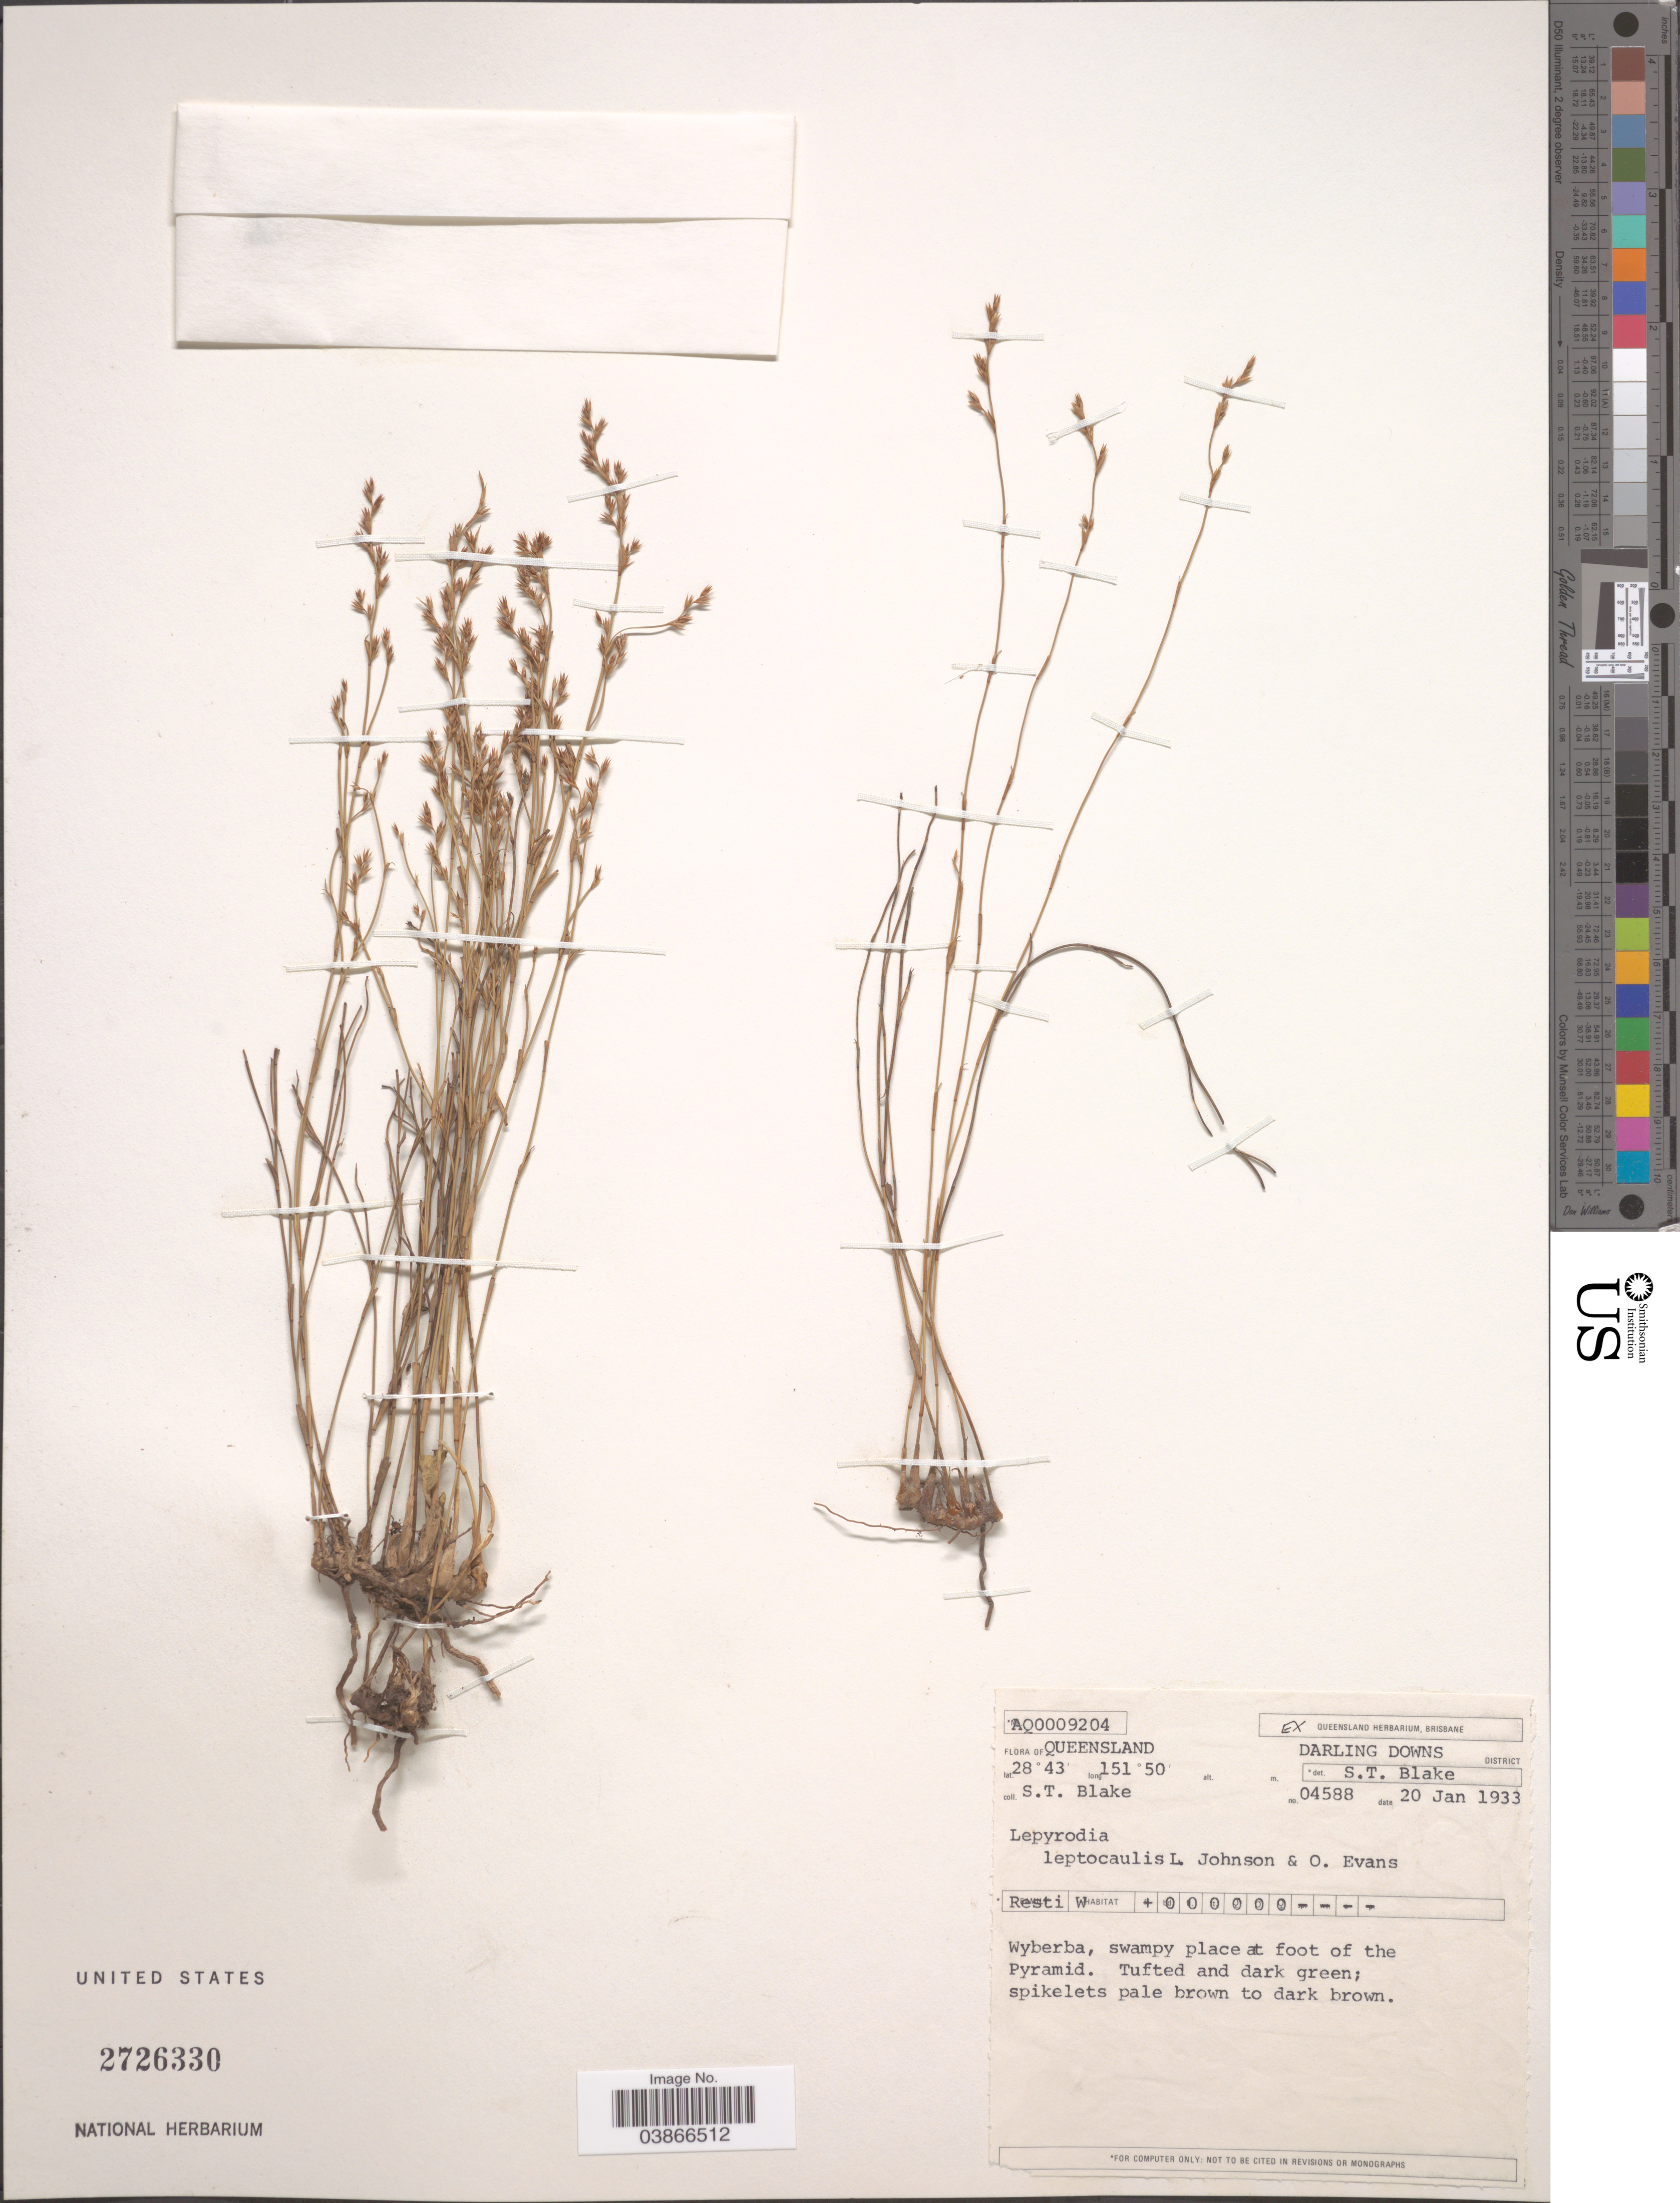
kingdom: Plantae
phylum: Tracheophyta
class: Liliopsida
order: Poales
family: Restionaceae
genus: Lepyrodia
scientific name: Lepyrodia leptocaulis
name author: L.A.S. Johnson & O.D. Evans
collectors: S. T. Blake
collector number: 04588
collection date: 1933-01-20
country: Australia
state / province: Queensland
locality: Darling Downs District. Wyberba, swampy place at foot of the Pyramid.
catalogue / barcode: US 2726330